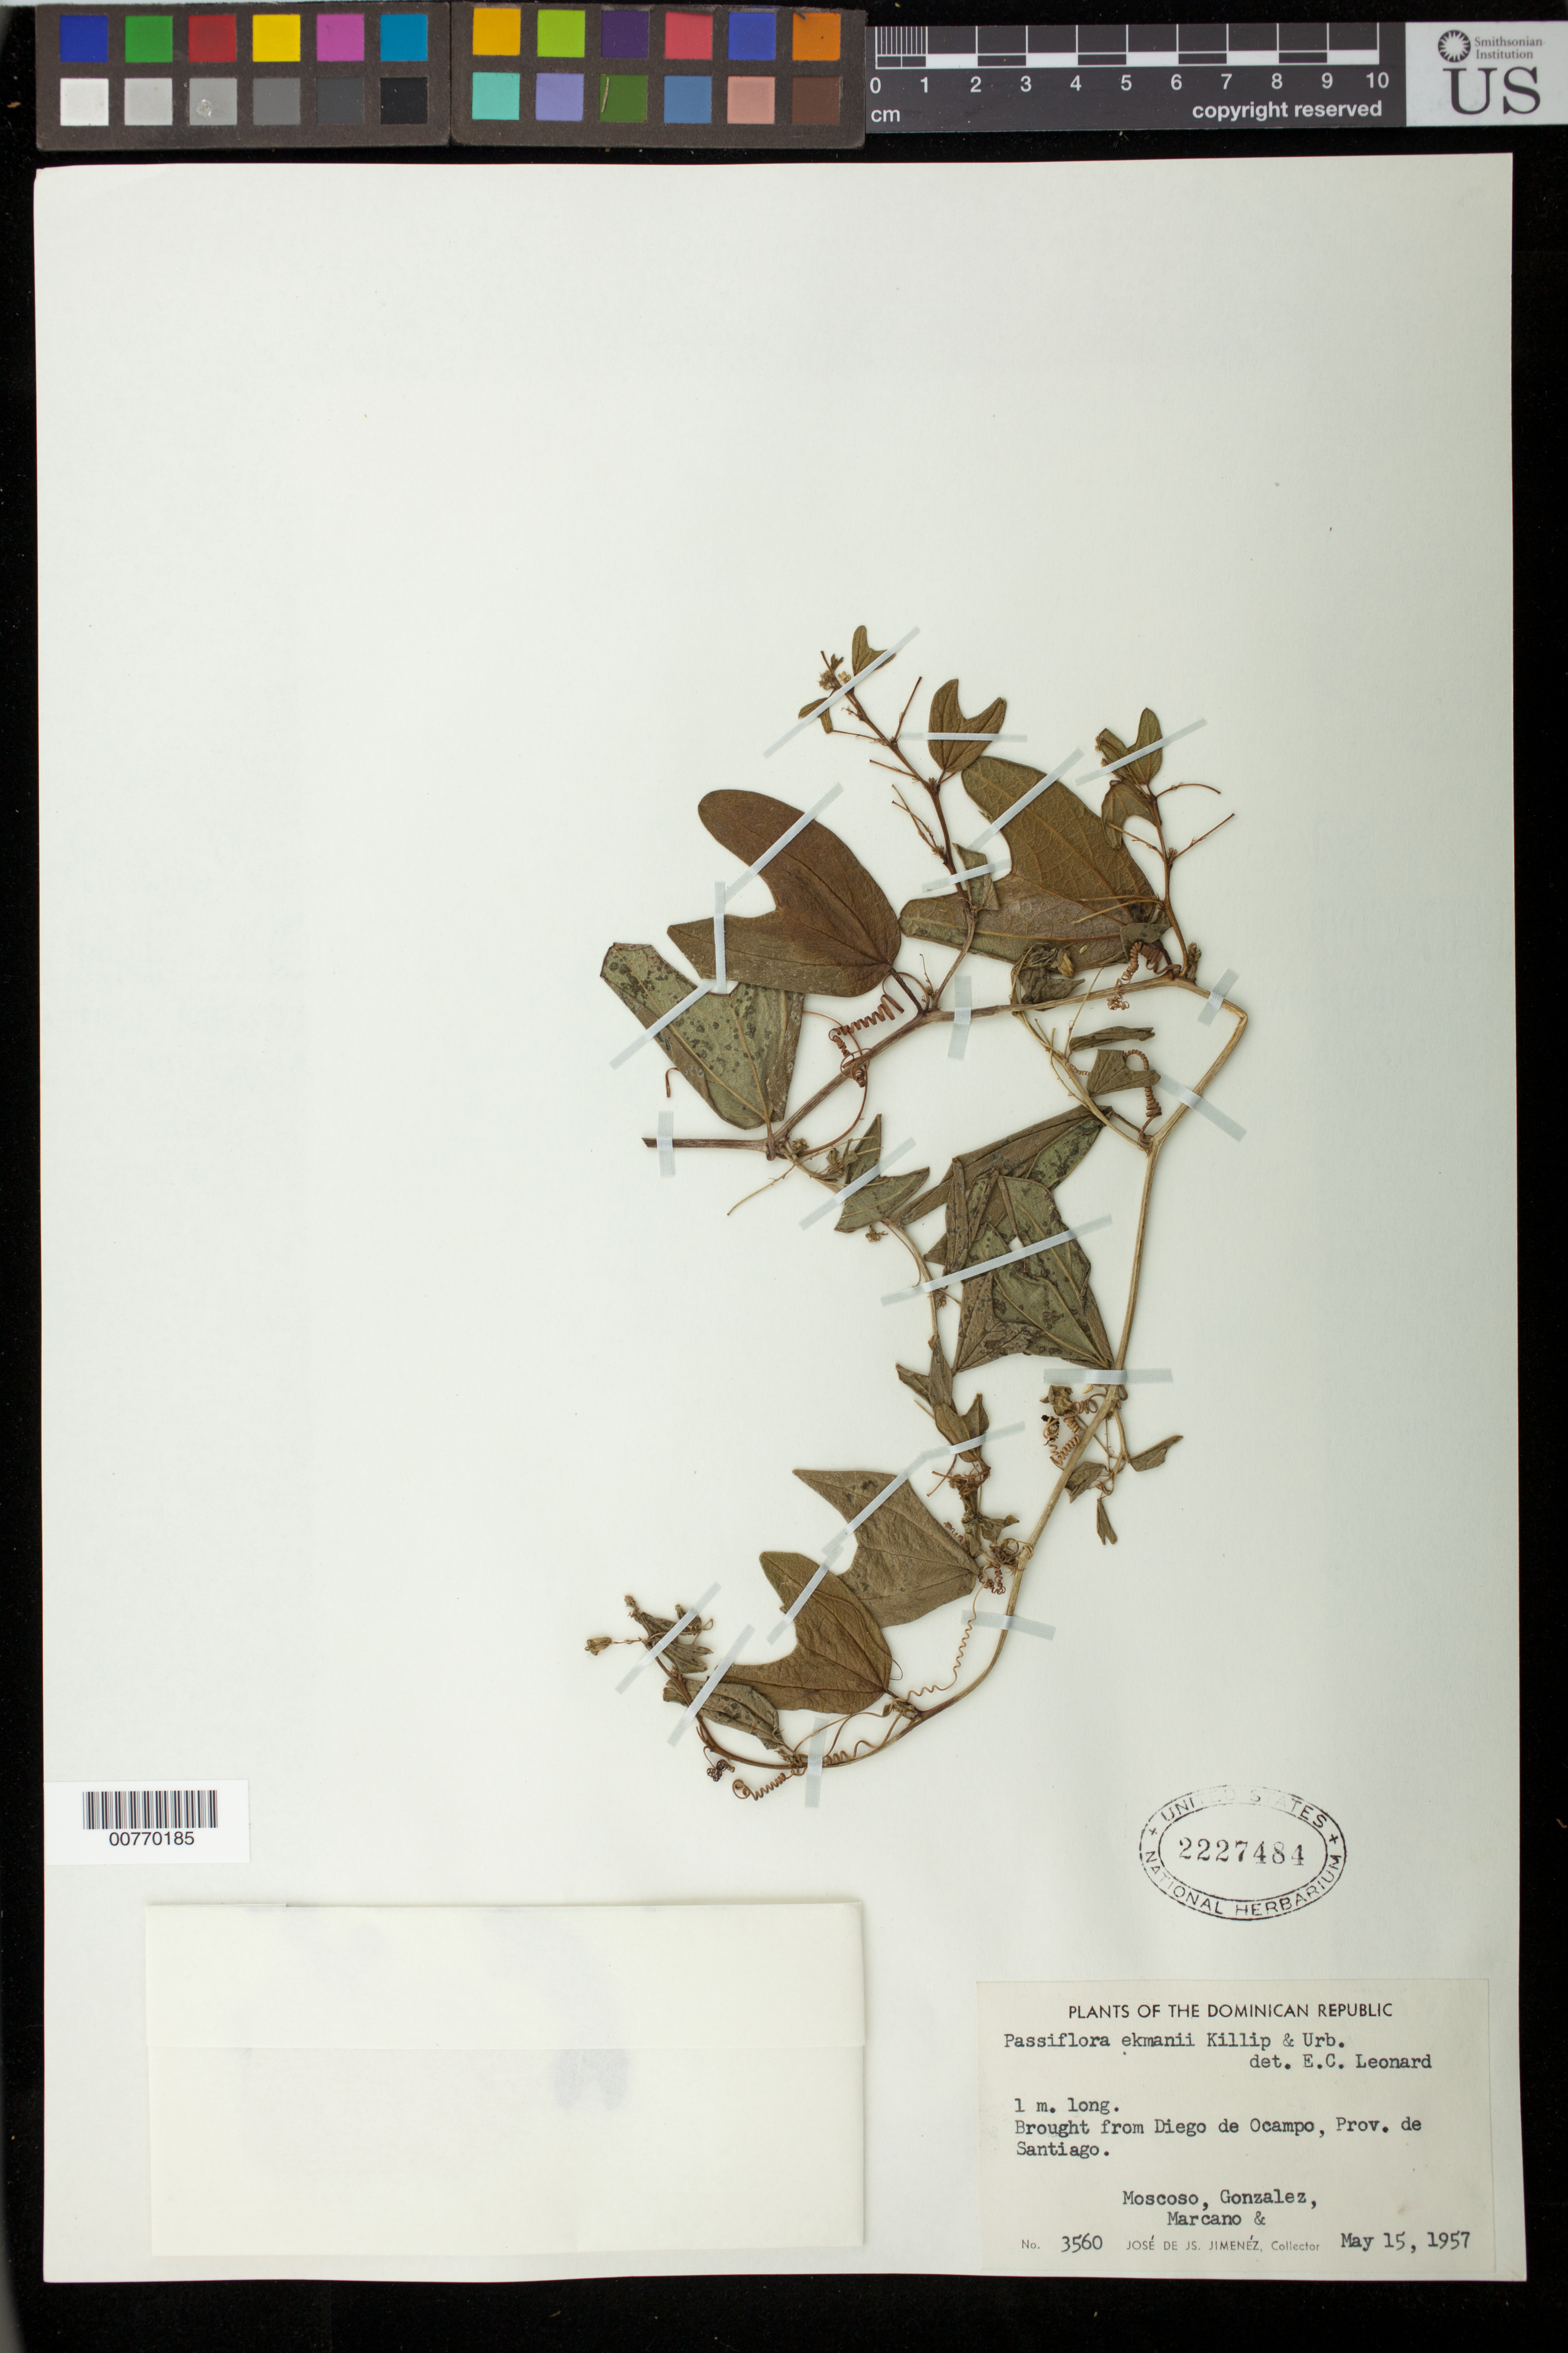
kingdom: Plantae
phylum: Tracheophyta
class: Magnoliopsida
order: Malpighiales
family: Passifloraceae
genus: Passiflora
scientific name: Passiflora ekmanii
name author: Killip & Urb.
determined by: Leonard, Emery C., (US)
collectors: -. Moscoso, -. Gonzalez, E. J. Marcano F. & J. J. Jiménez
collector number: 3560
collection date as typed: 15 May 1957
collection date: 1957-05-15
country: Dominican Republic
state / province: Santiago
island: Hispaniola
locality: Brought from Diego de Ocampo.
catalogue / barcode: US 2227484